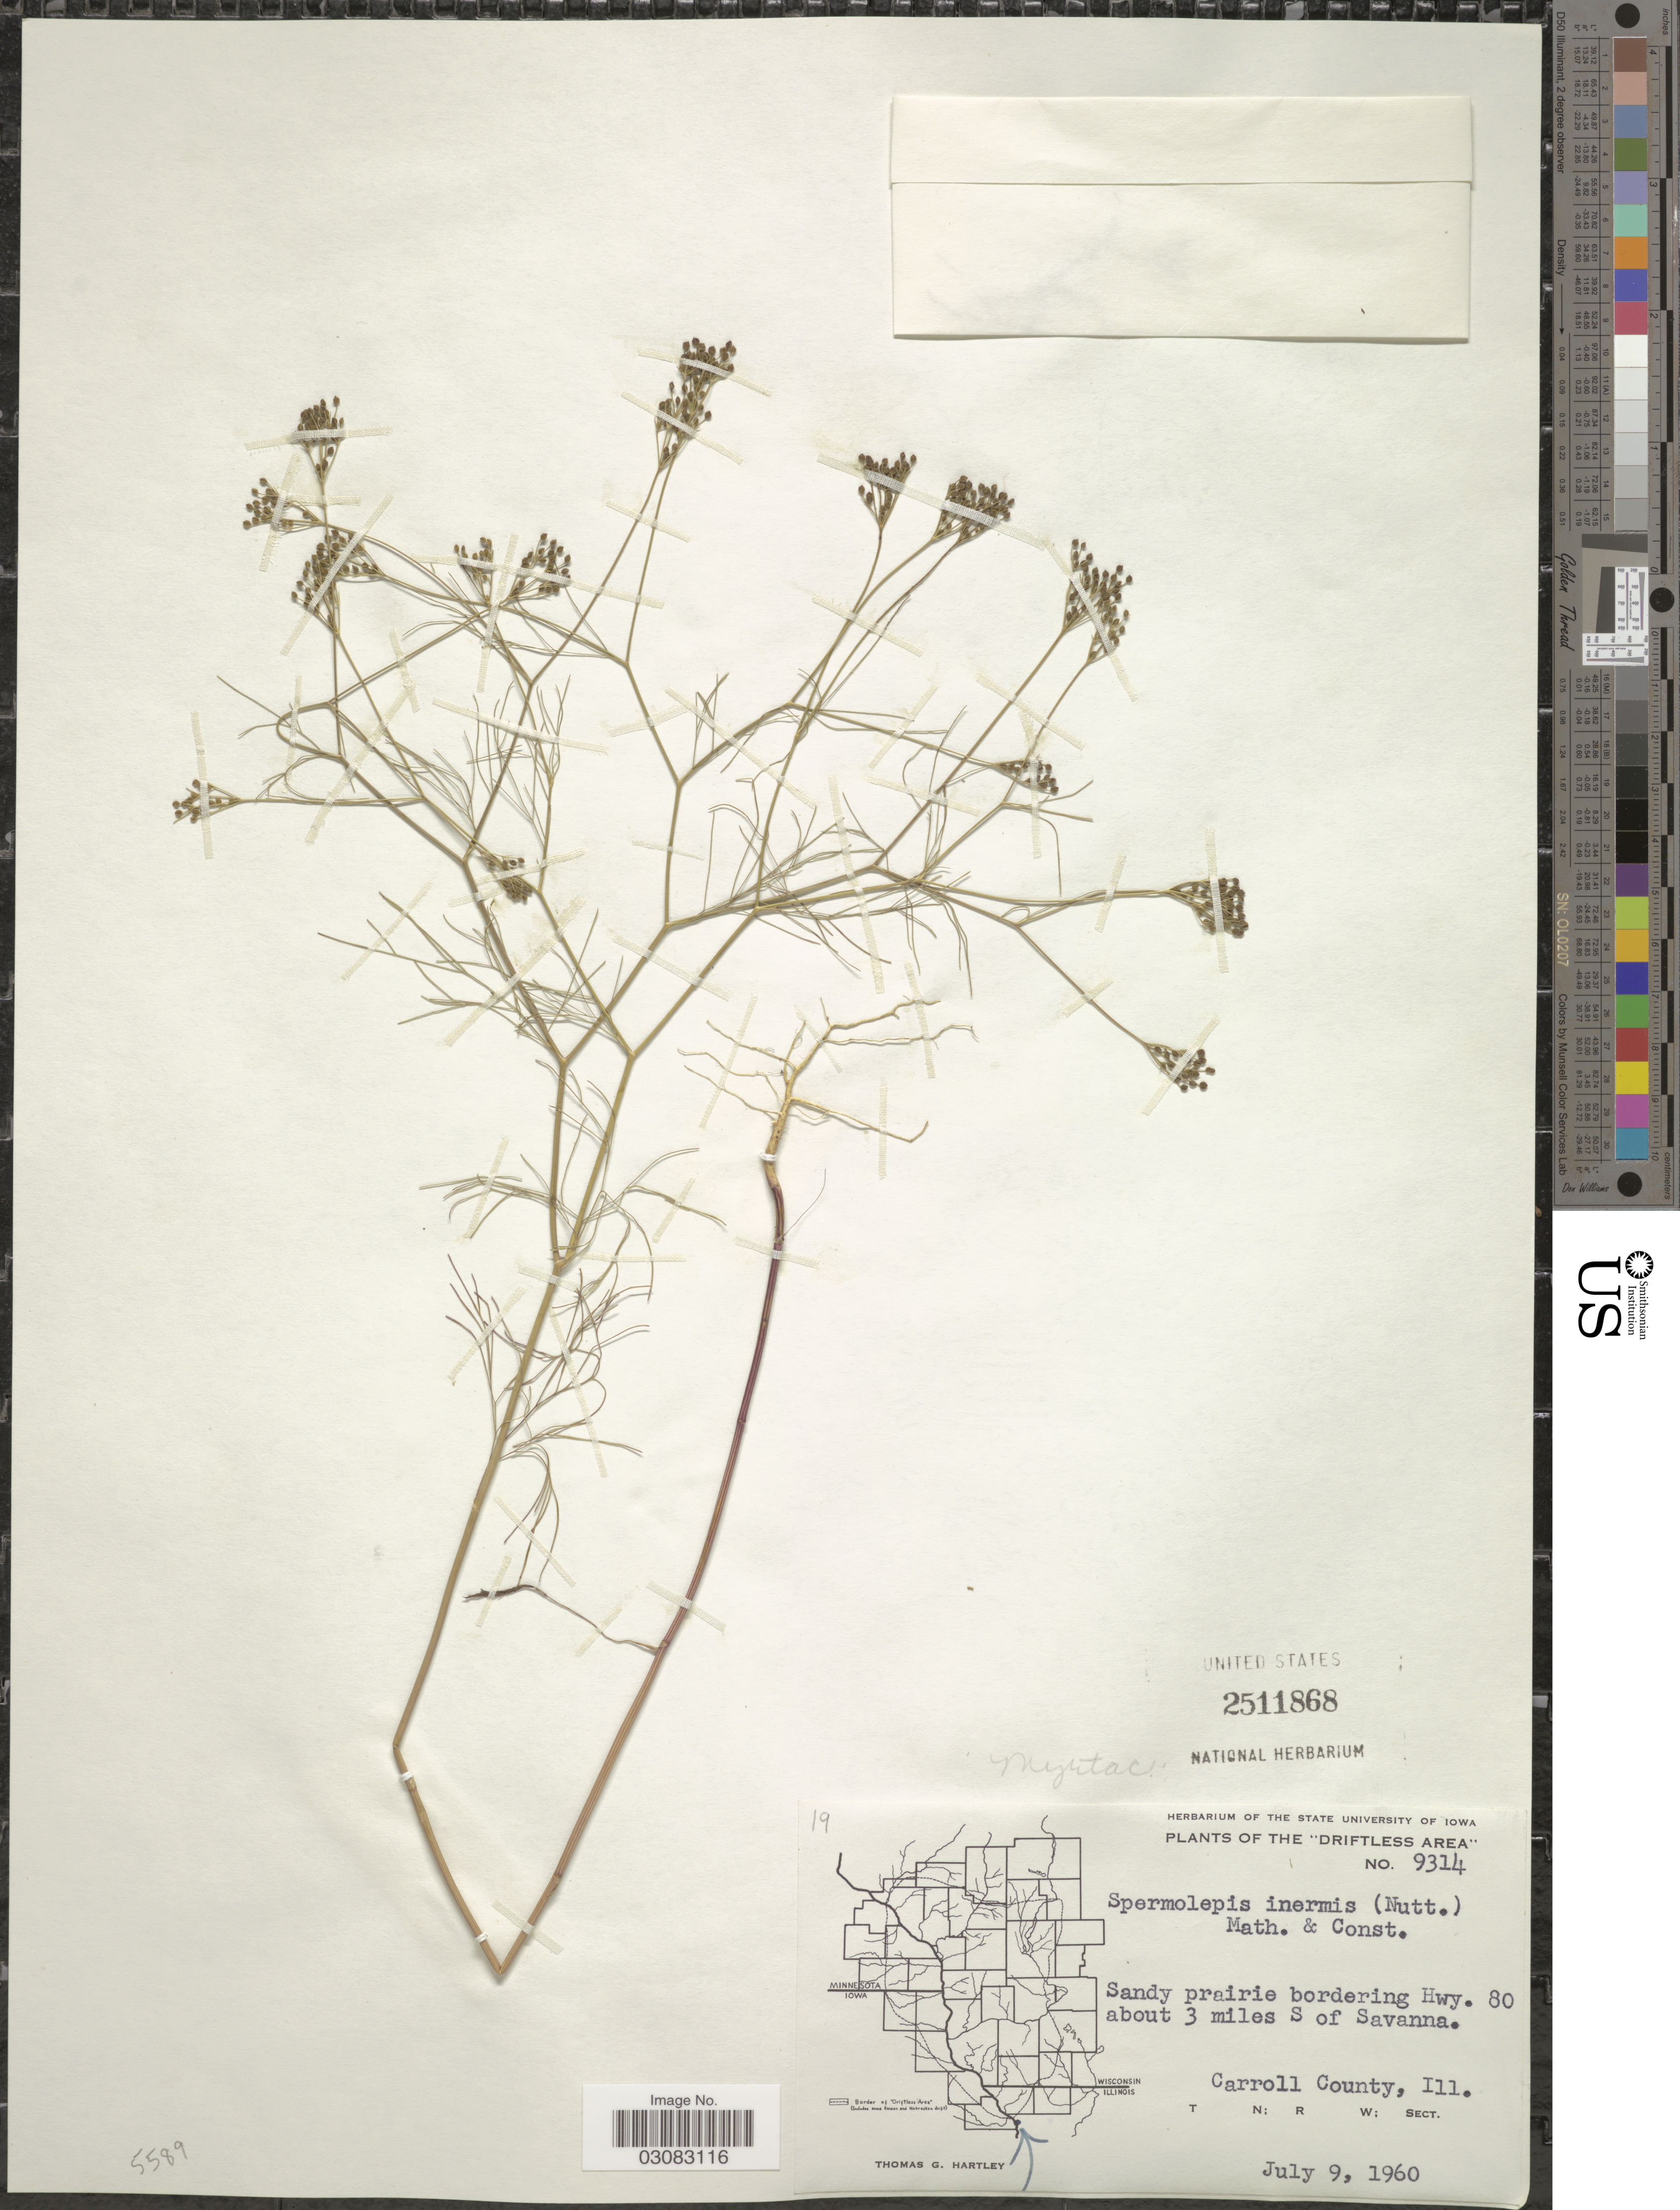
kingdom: Plantae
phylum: Tracheophyta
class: Magnoliopsida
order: Apiales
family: Apiaceae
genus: Spermolepis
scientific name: Spermolepis inermis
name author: (Nutt. ex DC.) Mathias & Constance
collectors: T. G. Hartley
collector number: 9314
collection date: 1960-07-09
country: United States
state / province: Illinois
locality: The "Driftless Area". Sandy prairie bordering Hwy. 80 about 3 miles S of Savanna. Carroll County, Ill.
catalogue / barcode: US 2511868